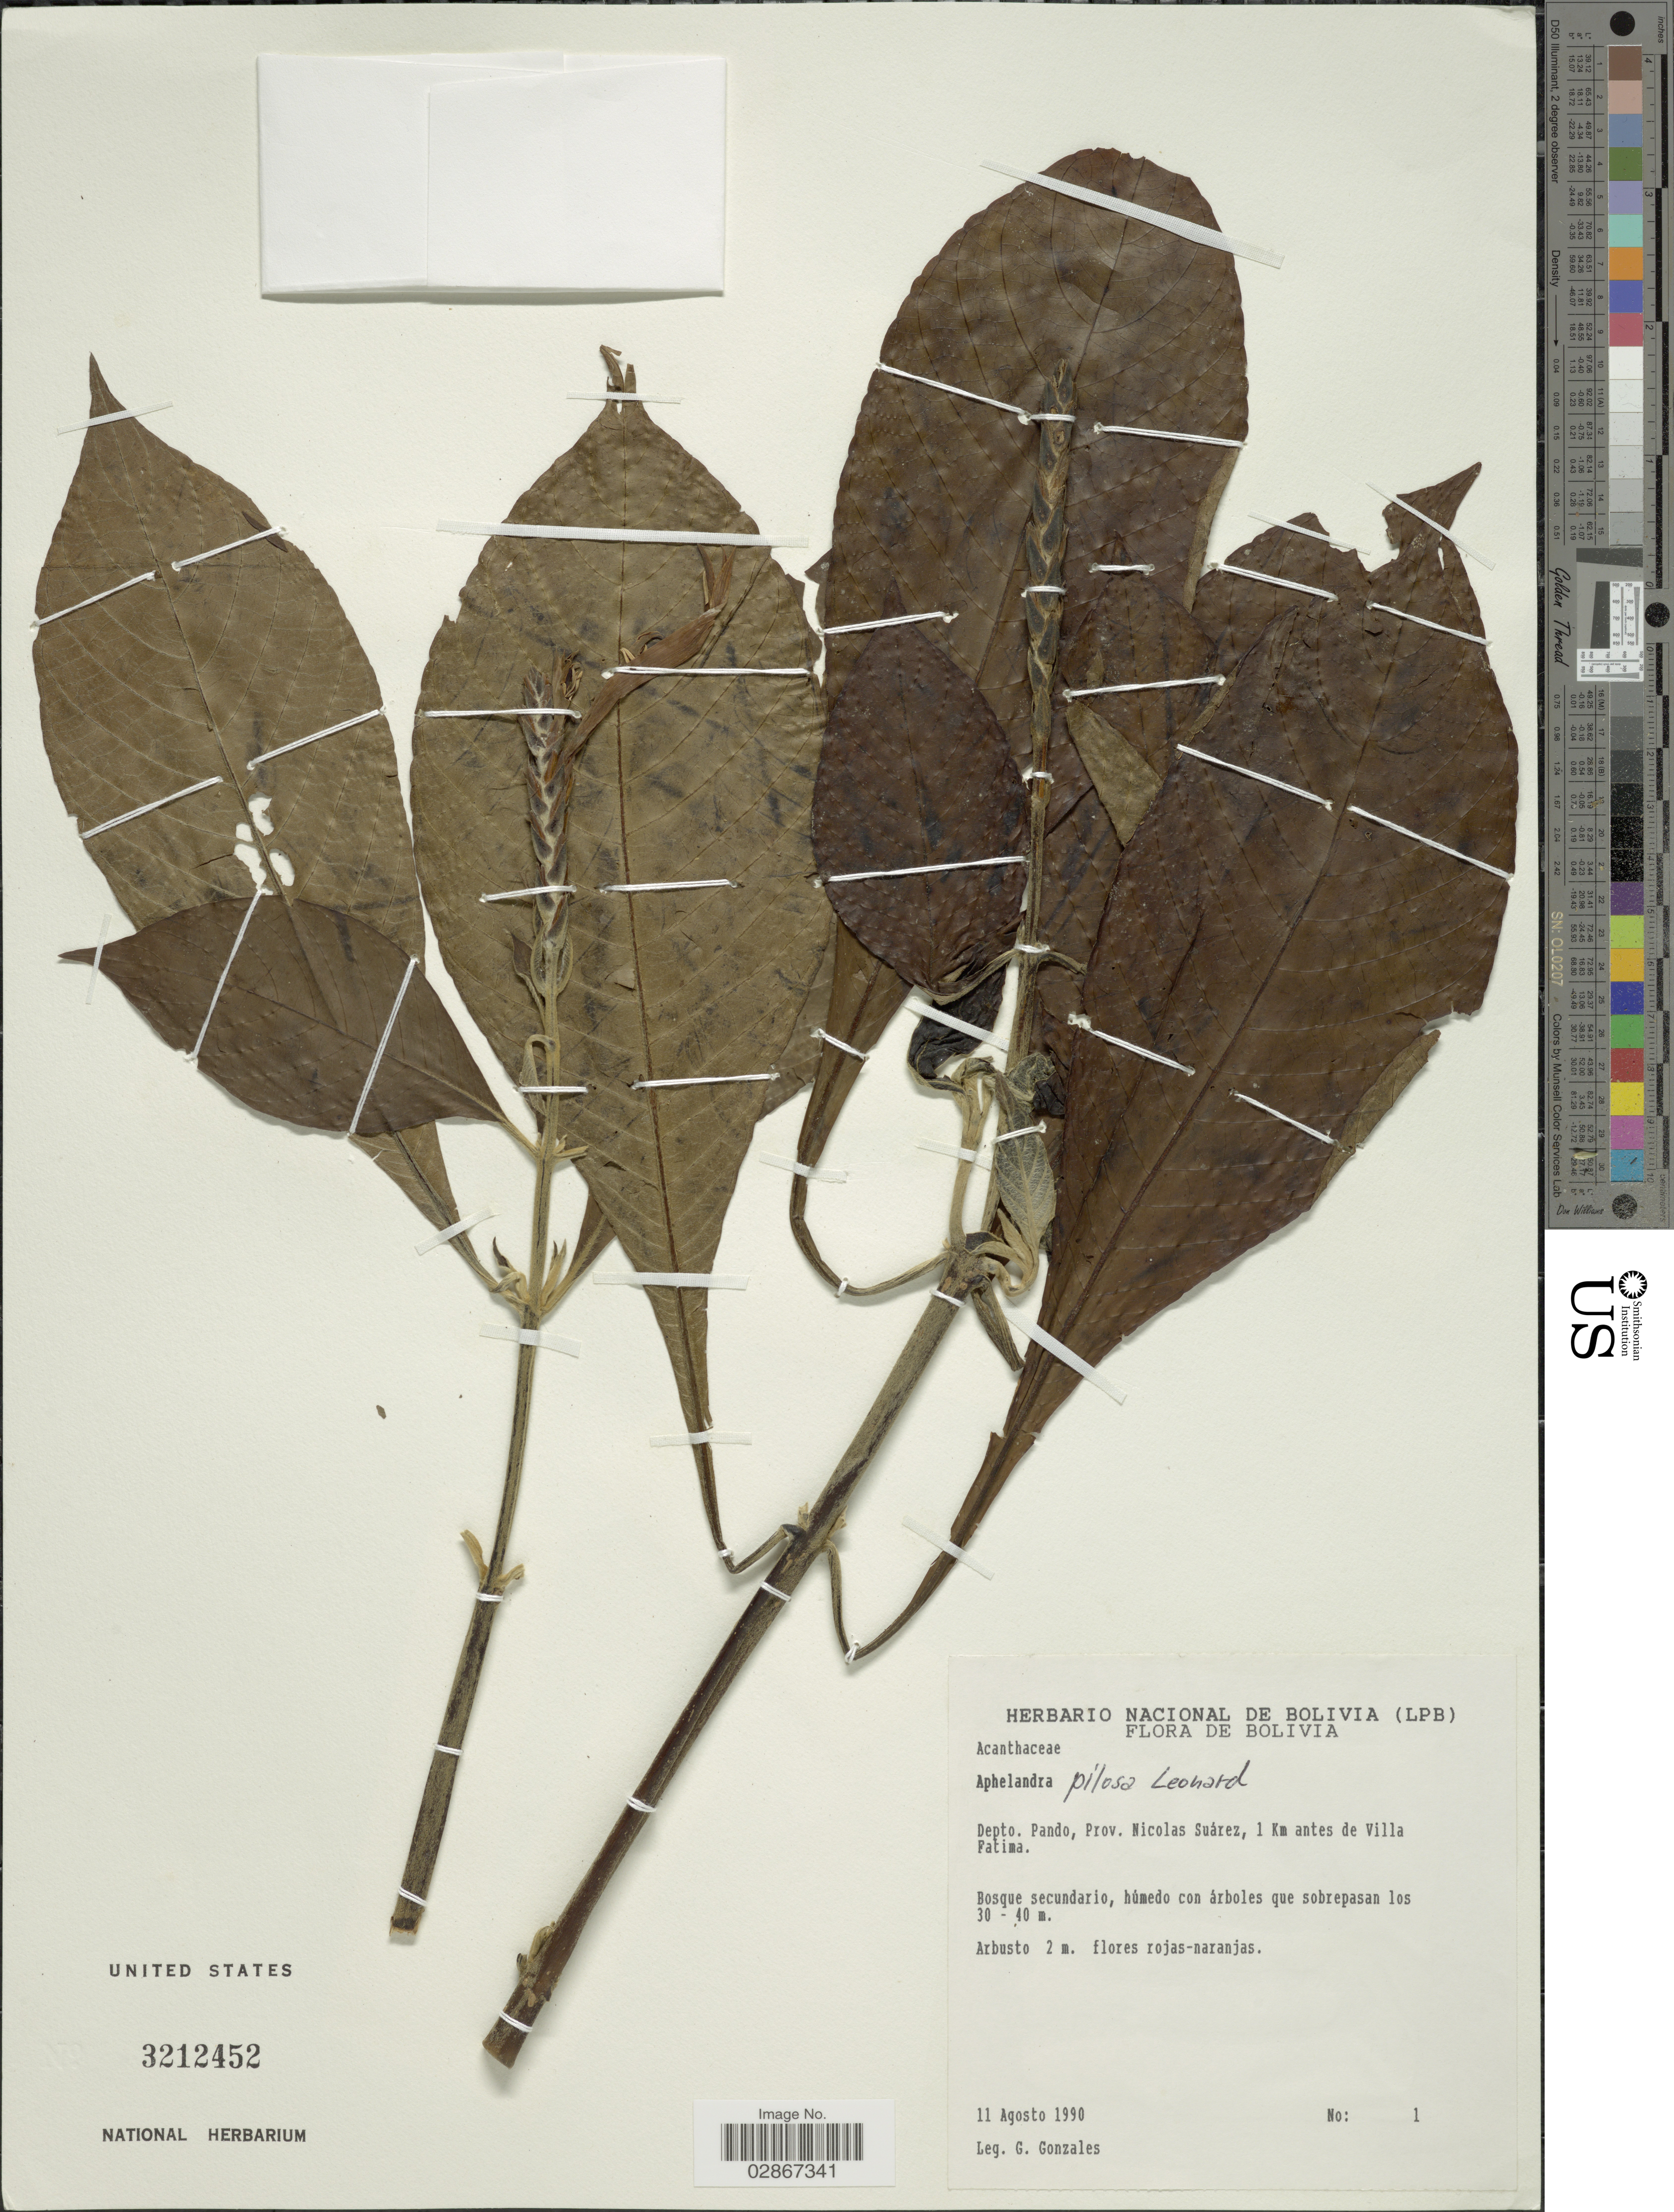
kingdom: Plantae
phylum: Tracheophyta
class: Magnoliopsida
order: Lamiales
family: Acanthaceae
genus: Aphelandra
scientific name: Aphelandra macrostachya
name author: Nees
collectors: G. Gonzales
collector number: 1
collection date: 1990-08-11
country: Bolivia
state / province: Pando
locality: Prov. Nicolas Suárez, 1 Km antes de Villa Fatima.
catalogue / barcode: US 3212452